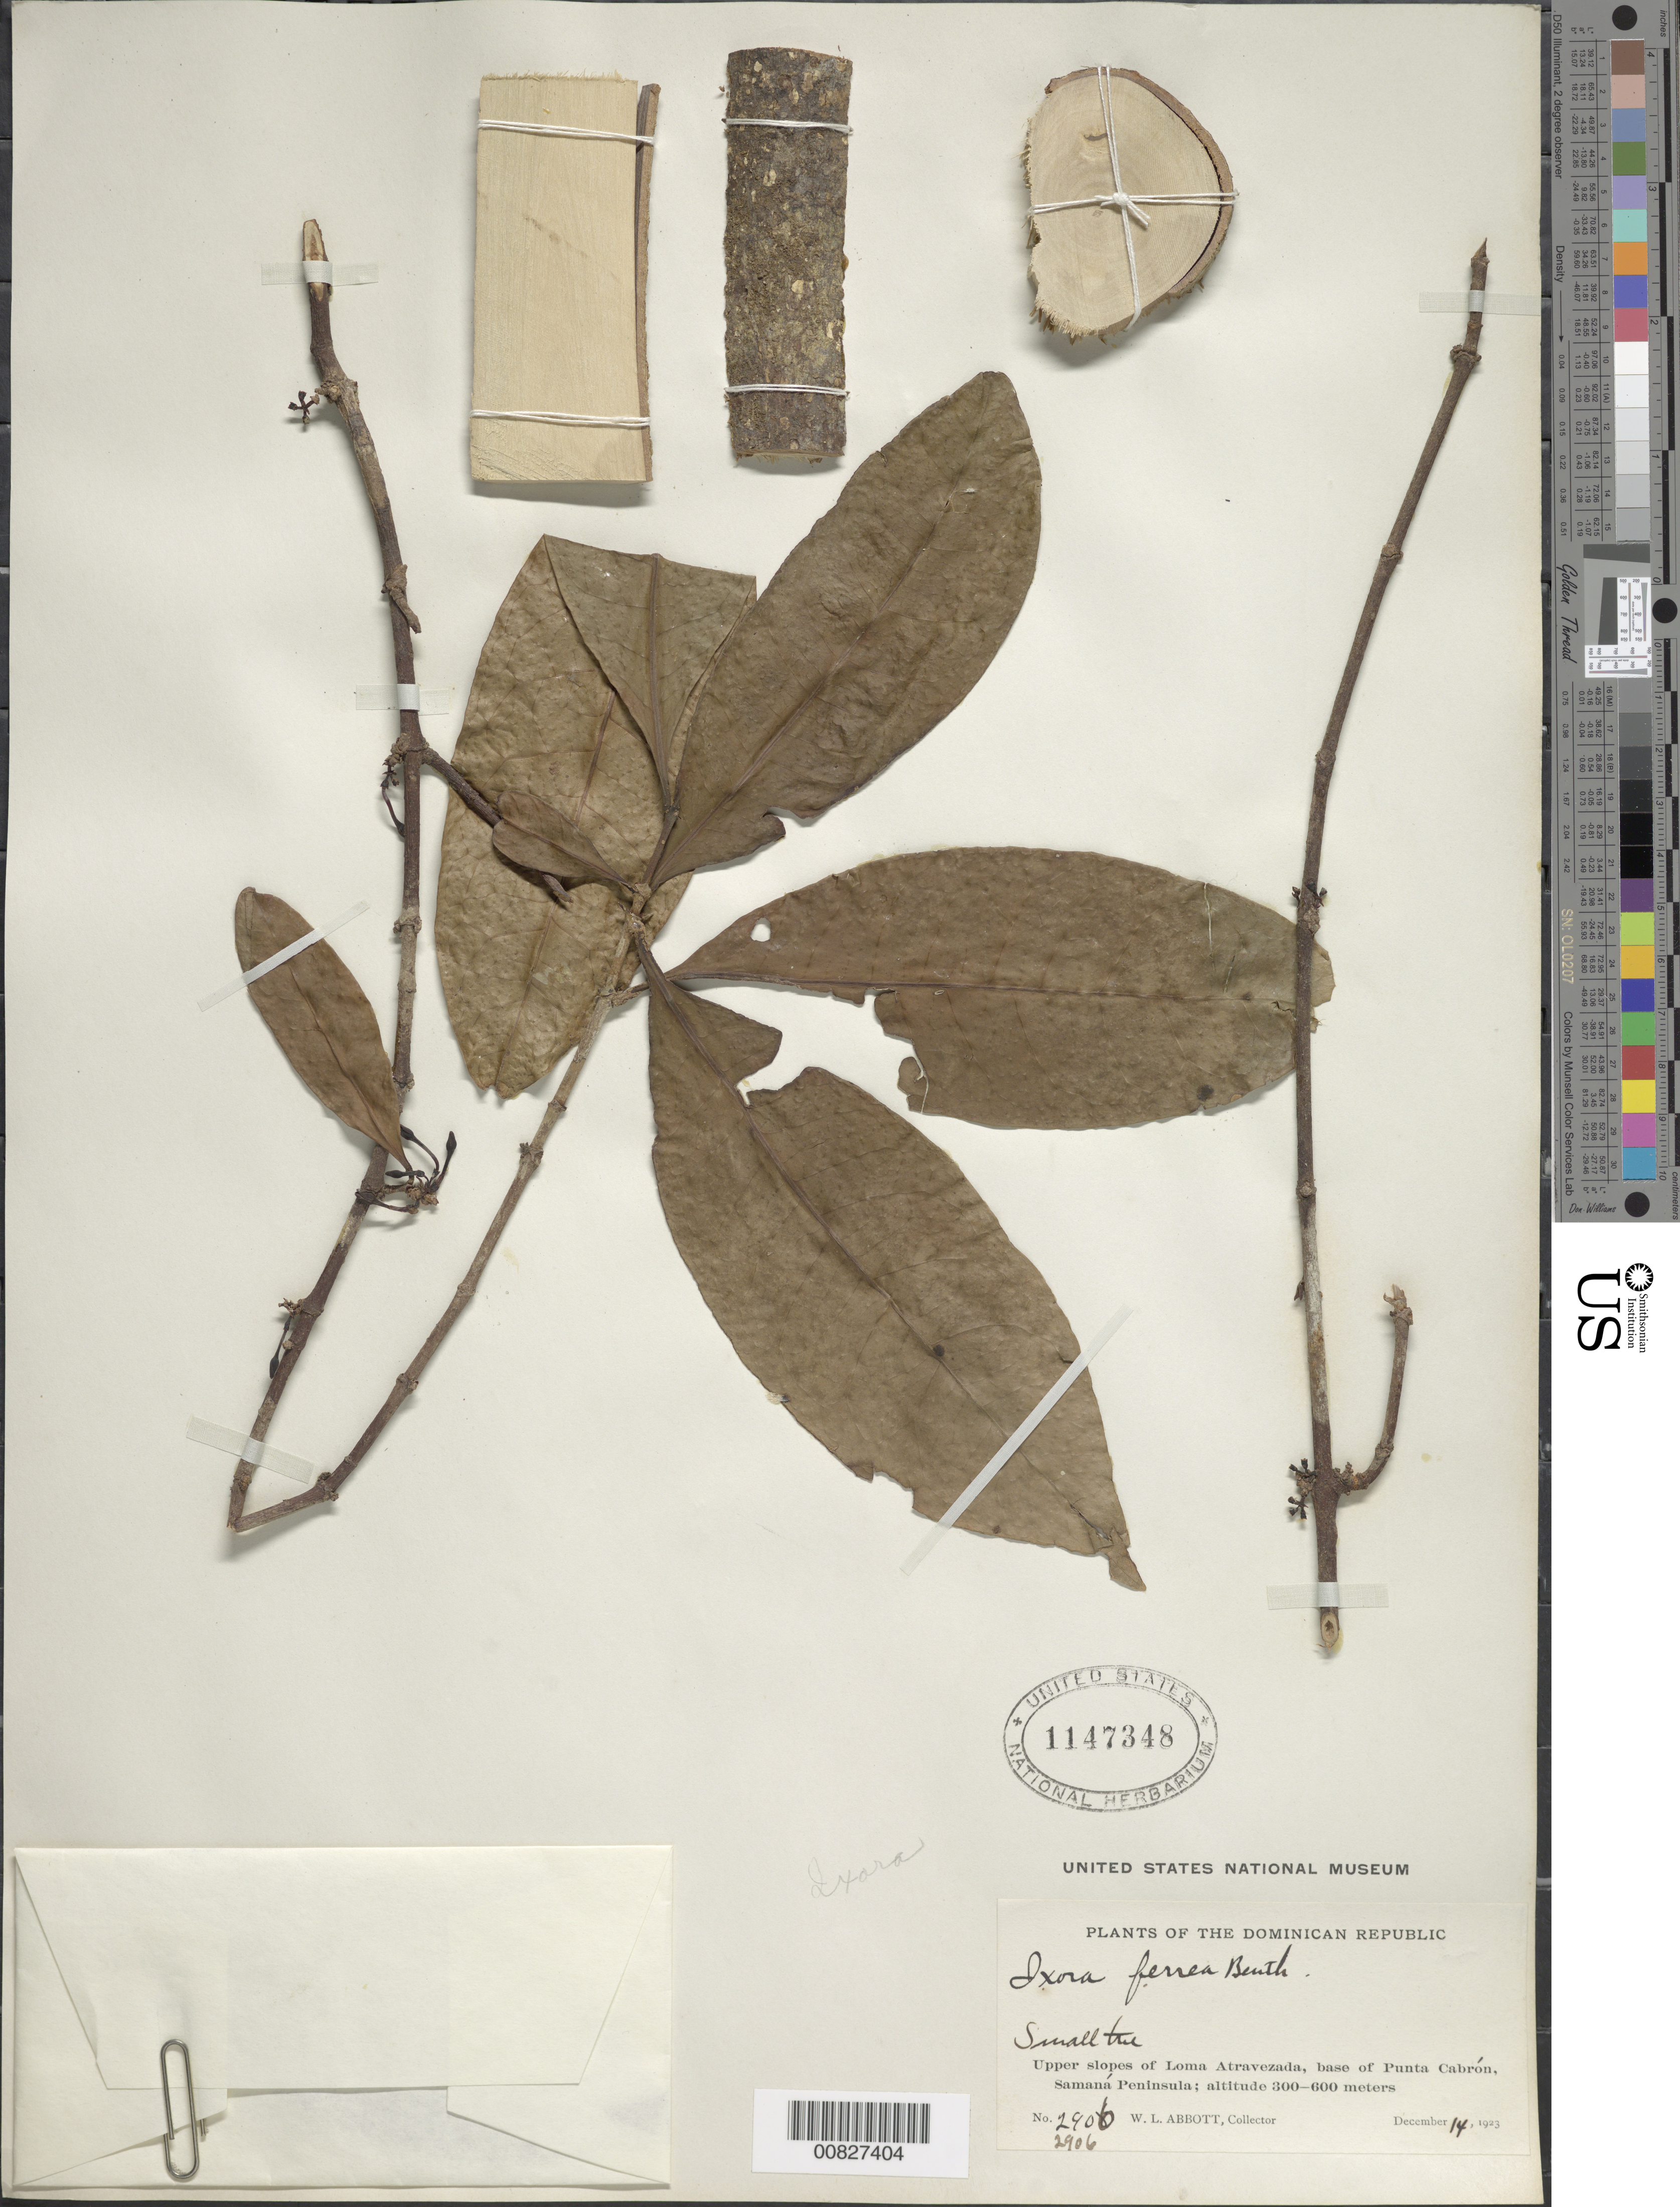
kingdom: Plantae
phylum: Tracheophyta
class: Magnoliopsida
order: Gentianales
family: Rubiaceae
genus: Ixora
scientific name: Ixora ferrea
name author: (Jacq.) Benth.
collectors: W. L. Abbott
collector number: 2906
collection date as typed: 14 Dec 1923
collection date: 1923-12-14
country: Dominican Republic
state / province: Samana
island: Hispaniola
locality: Upper slopes of Loma Atravezada, base of Punta Cabrón, Samaná Peninsula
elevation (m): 300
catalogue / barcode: US 1147348